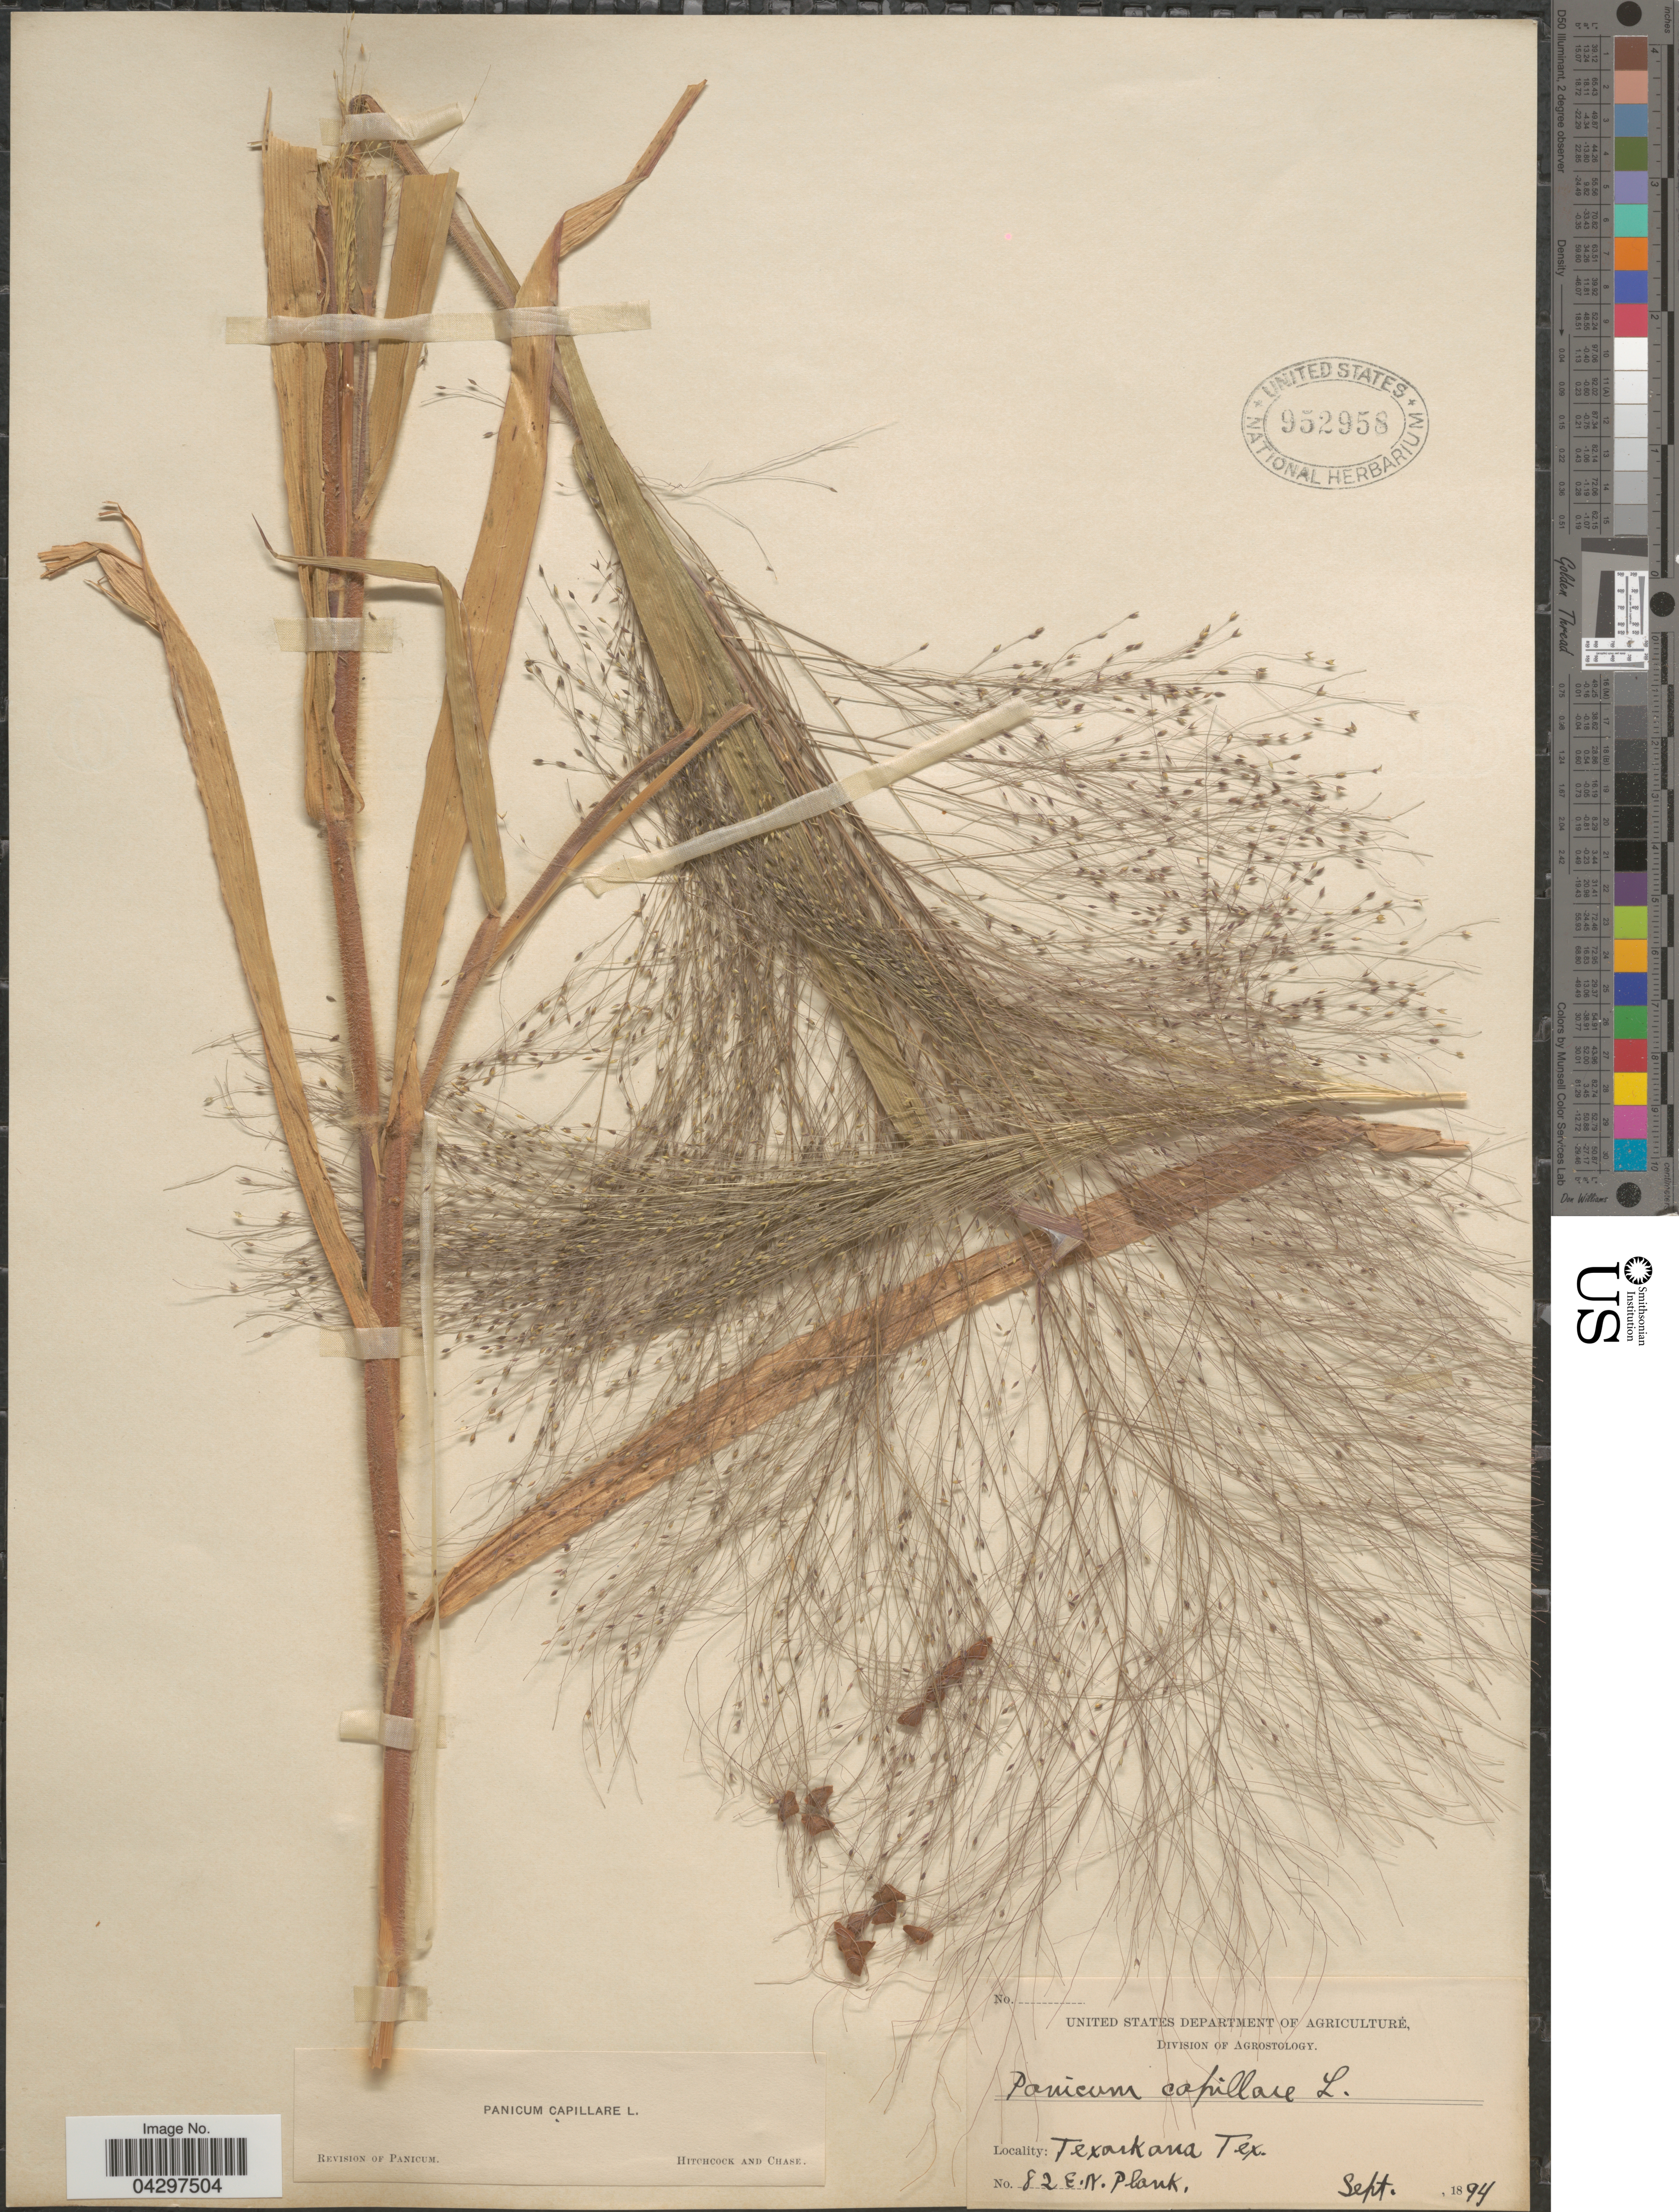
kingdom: Plantae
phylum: Tracheophyta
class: Liliopsida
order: Poales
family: Poaceae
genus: Panicum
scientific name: Panicum capillare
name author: L.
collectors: E. Plank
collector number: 82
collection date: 1894-09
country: United States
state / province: Texas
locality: Texarkana.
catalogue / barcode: US 952958